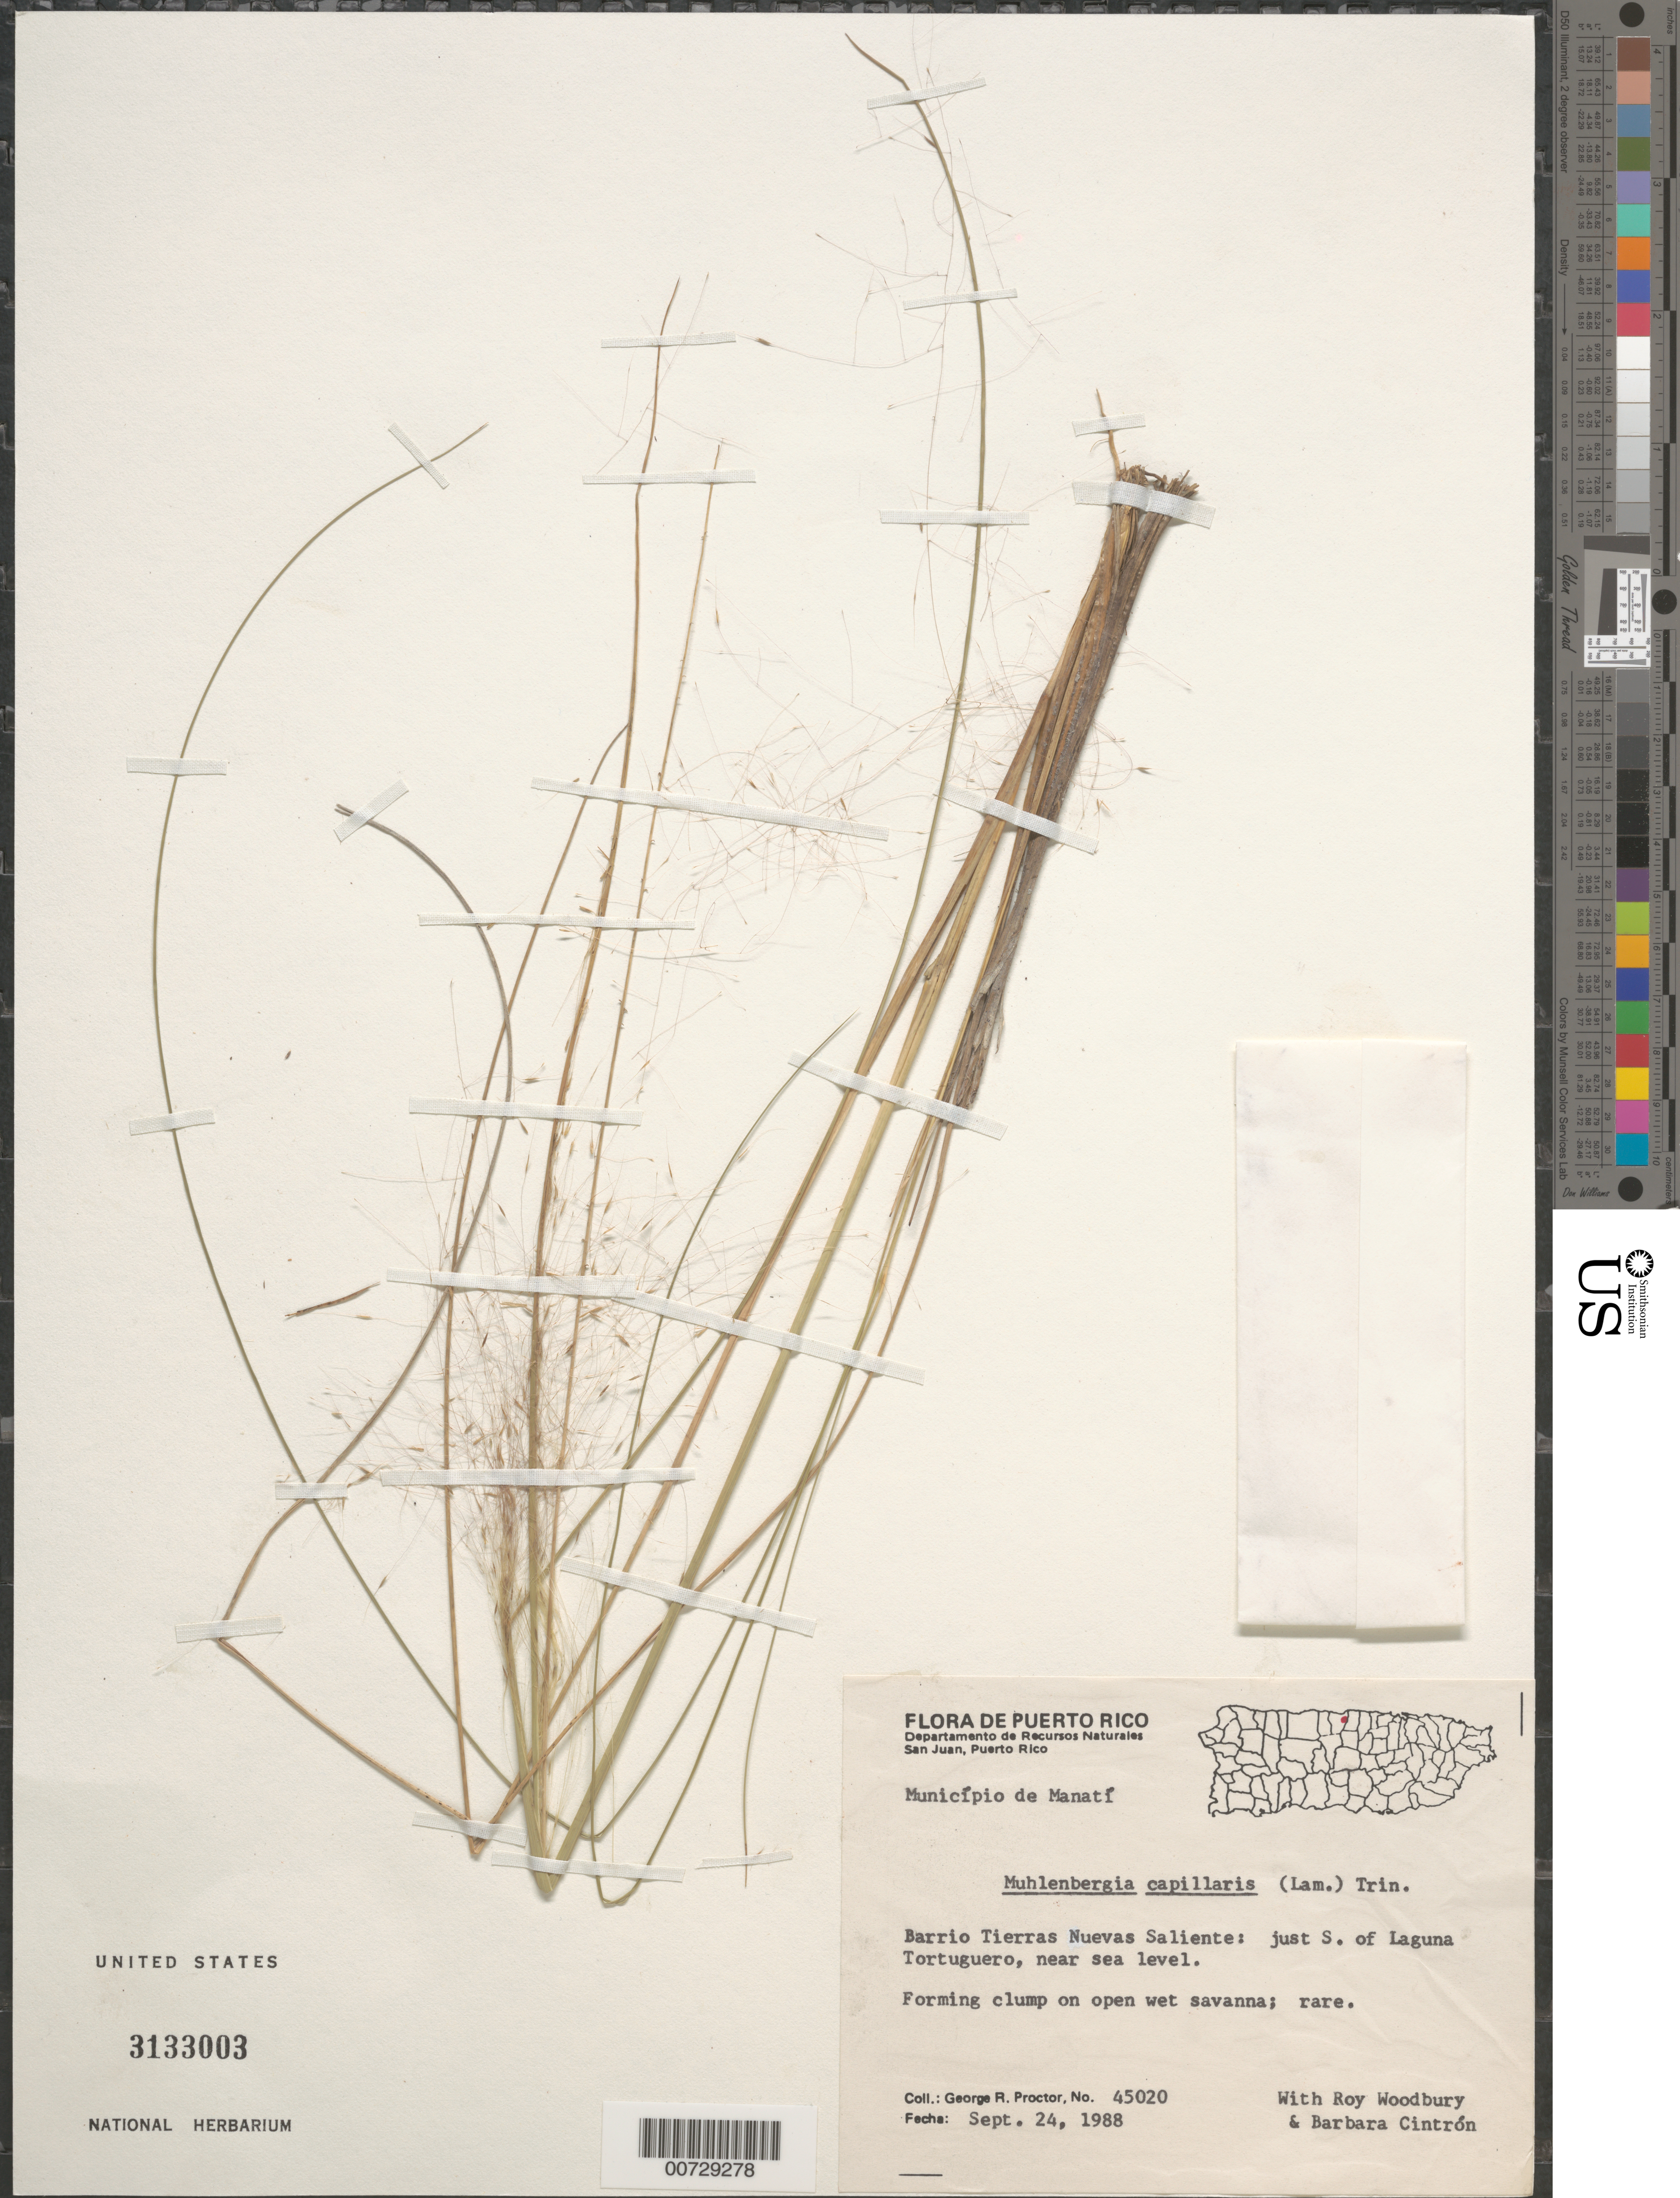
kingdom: Plantae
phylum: Tracheophyta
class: Liliopsida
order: Poales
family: Poaceae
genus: Muhlenbergia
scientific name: Muhlenbergia capillaris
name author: (Lam.) Trin.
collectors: G. R. Proctor, R. O. Woodbury & B. Cintrón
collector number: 45020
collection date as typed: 24 Sep 1988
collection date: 1988-09-24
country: Puerto Rico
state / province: Manatí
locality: Mun. Manatí, Barrio Tierras Nuevas Saliente: just S of Laguna Tortuguero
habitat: On open wet savanna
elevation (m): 0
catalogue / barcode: US 3133003